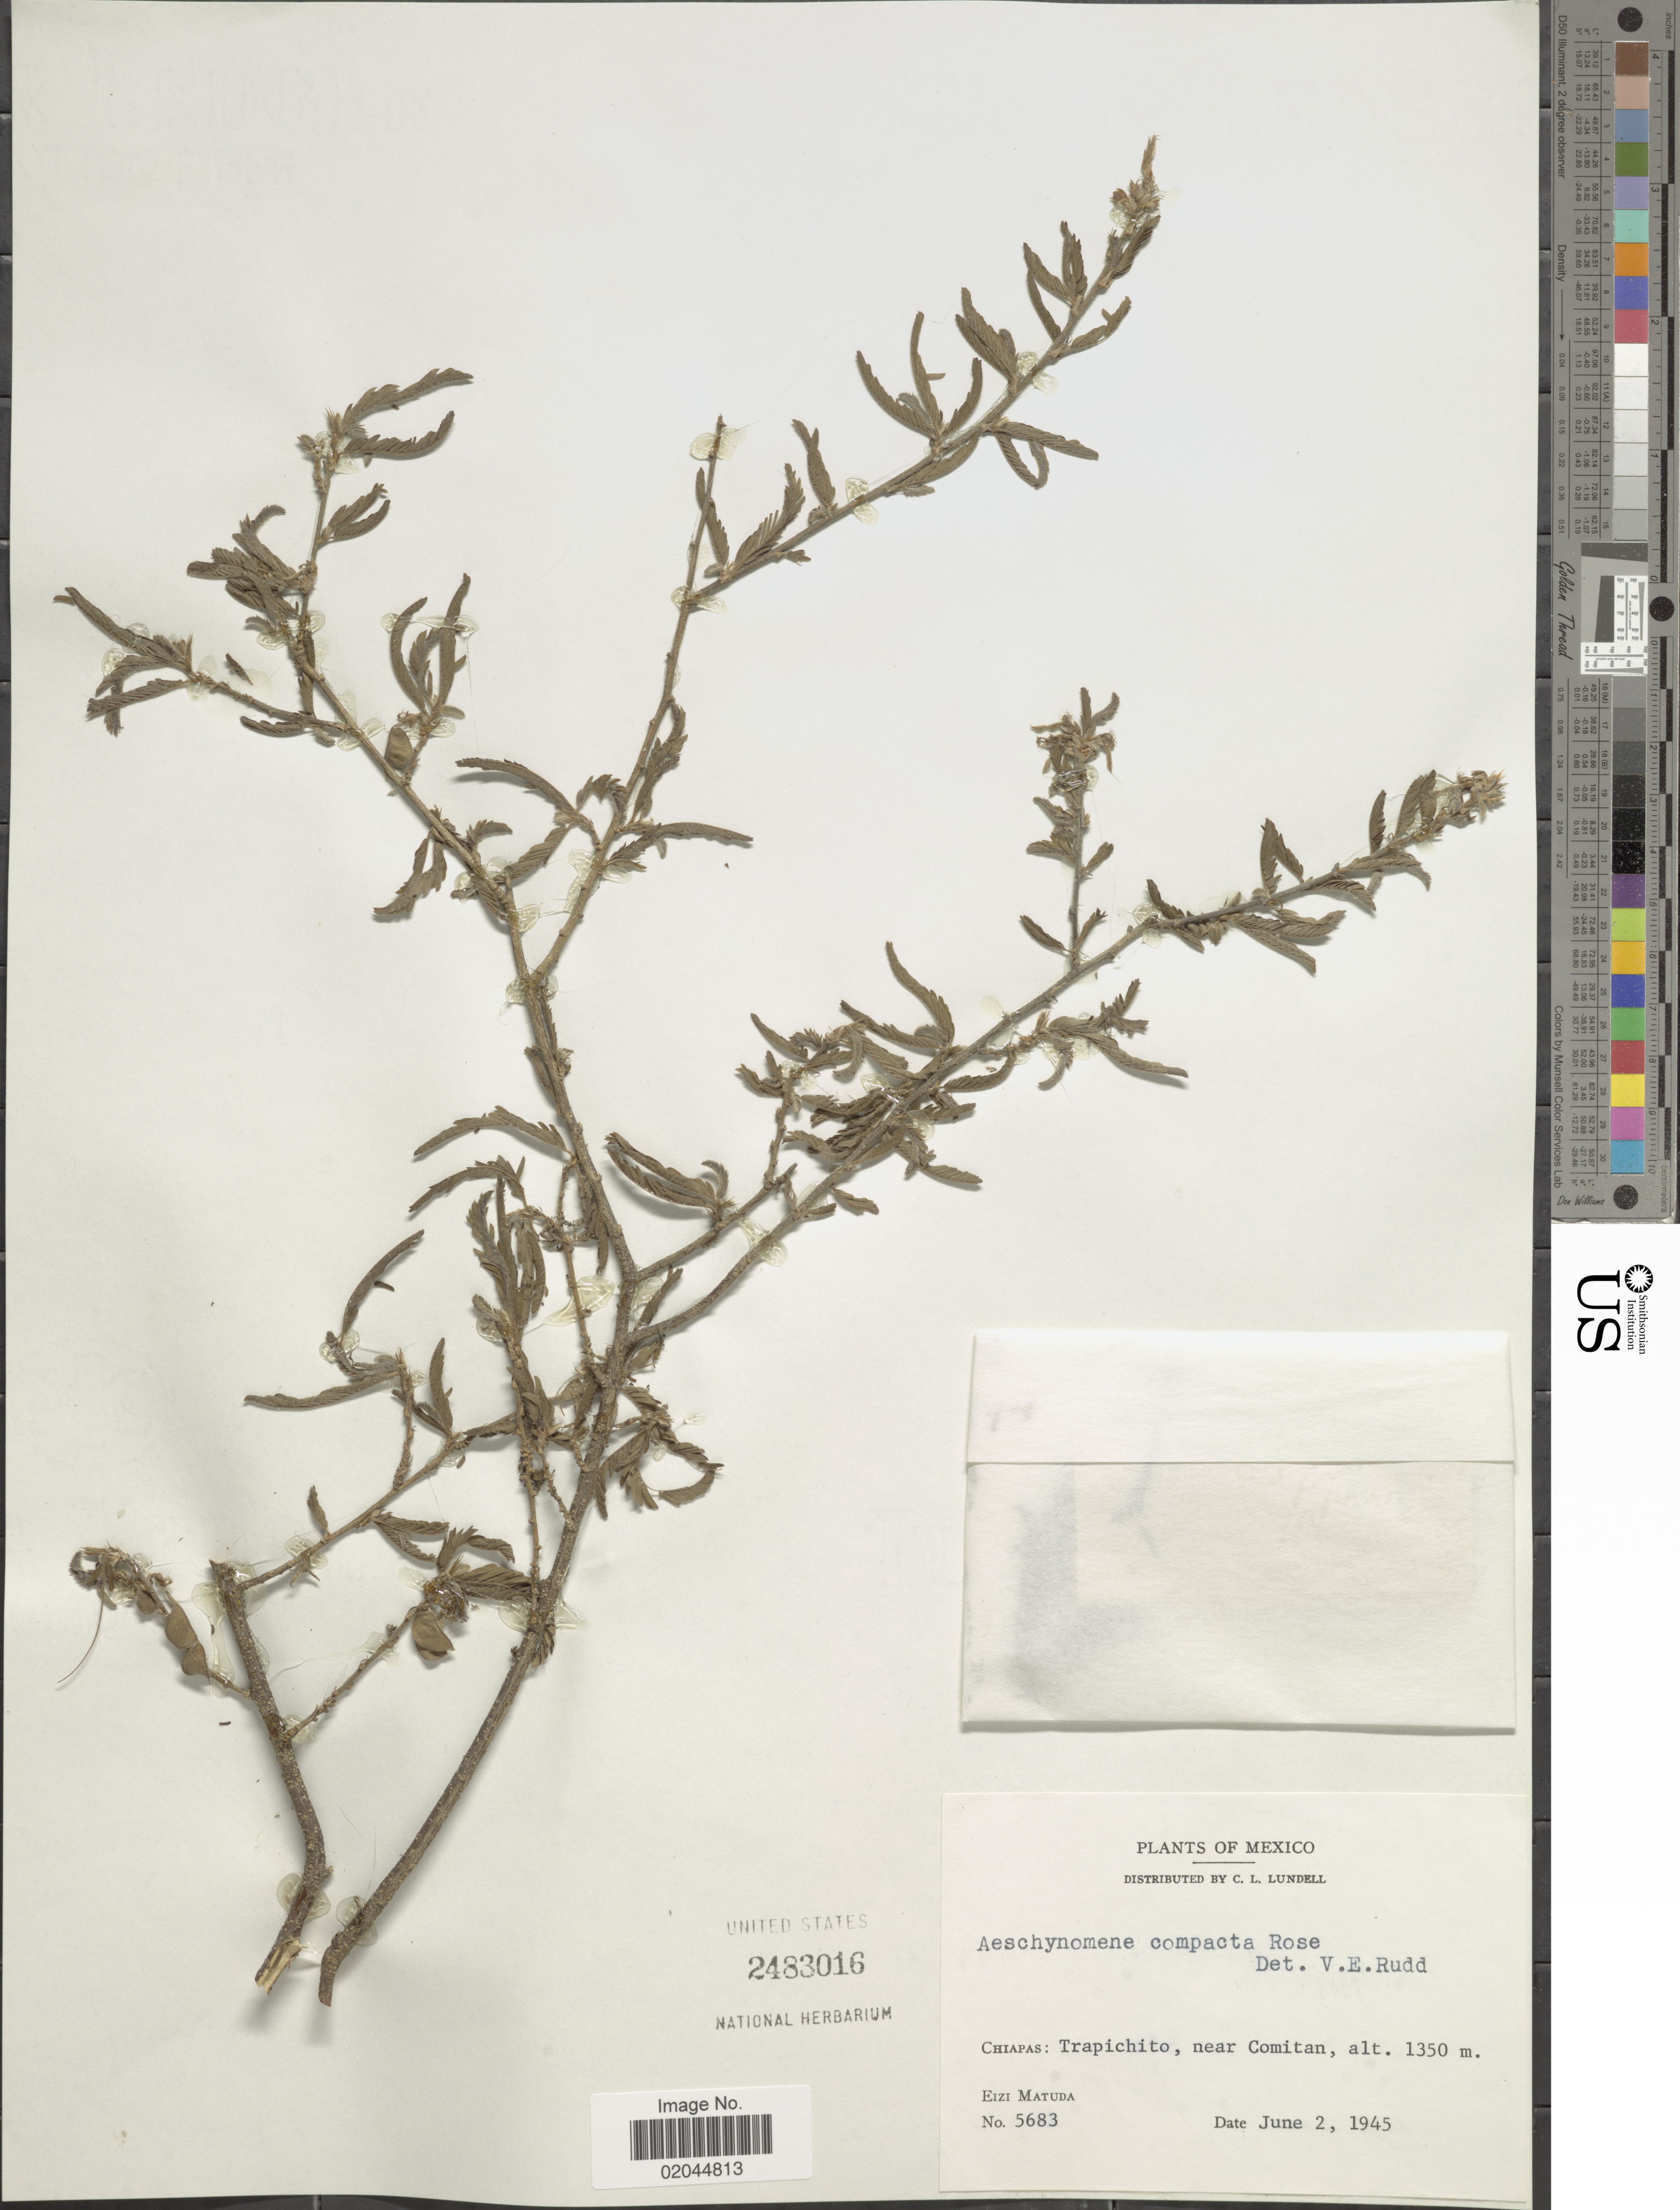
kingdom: Plantae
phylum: Tracheophyta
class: Magnoliopsida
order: Fabales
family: Fabaceae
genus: Aeschynomene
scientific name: Aeschynomene compacta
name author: Rose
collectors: E. Matuda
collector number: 5683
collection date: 1945-06-02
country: Mexico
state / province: Chiapas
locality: Chiapas: Trapichito, near Comitan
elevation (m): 1350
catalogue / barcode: US 2483016